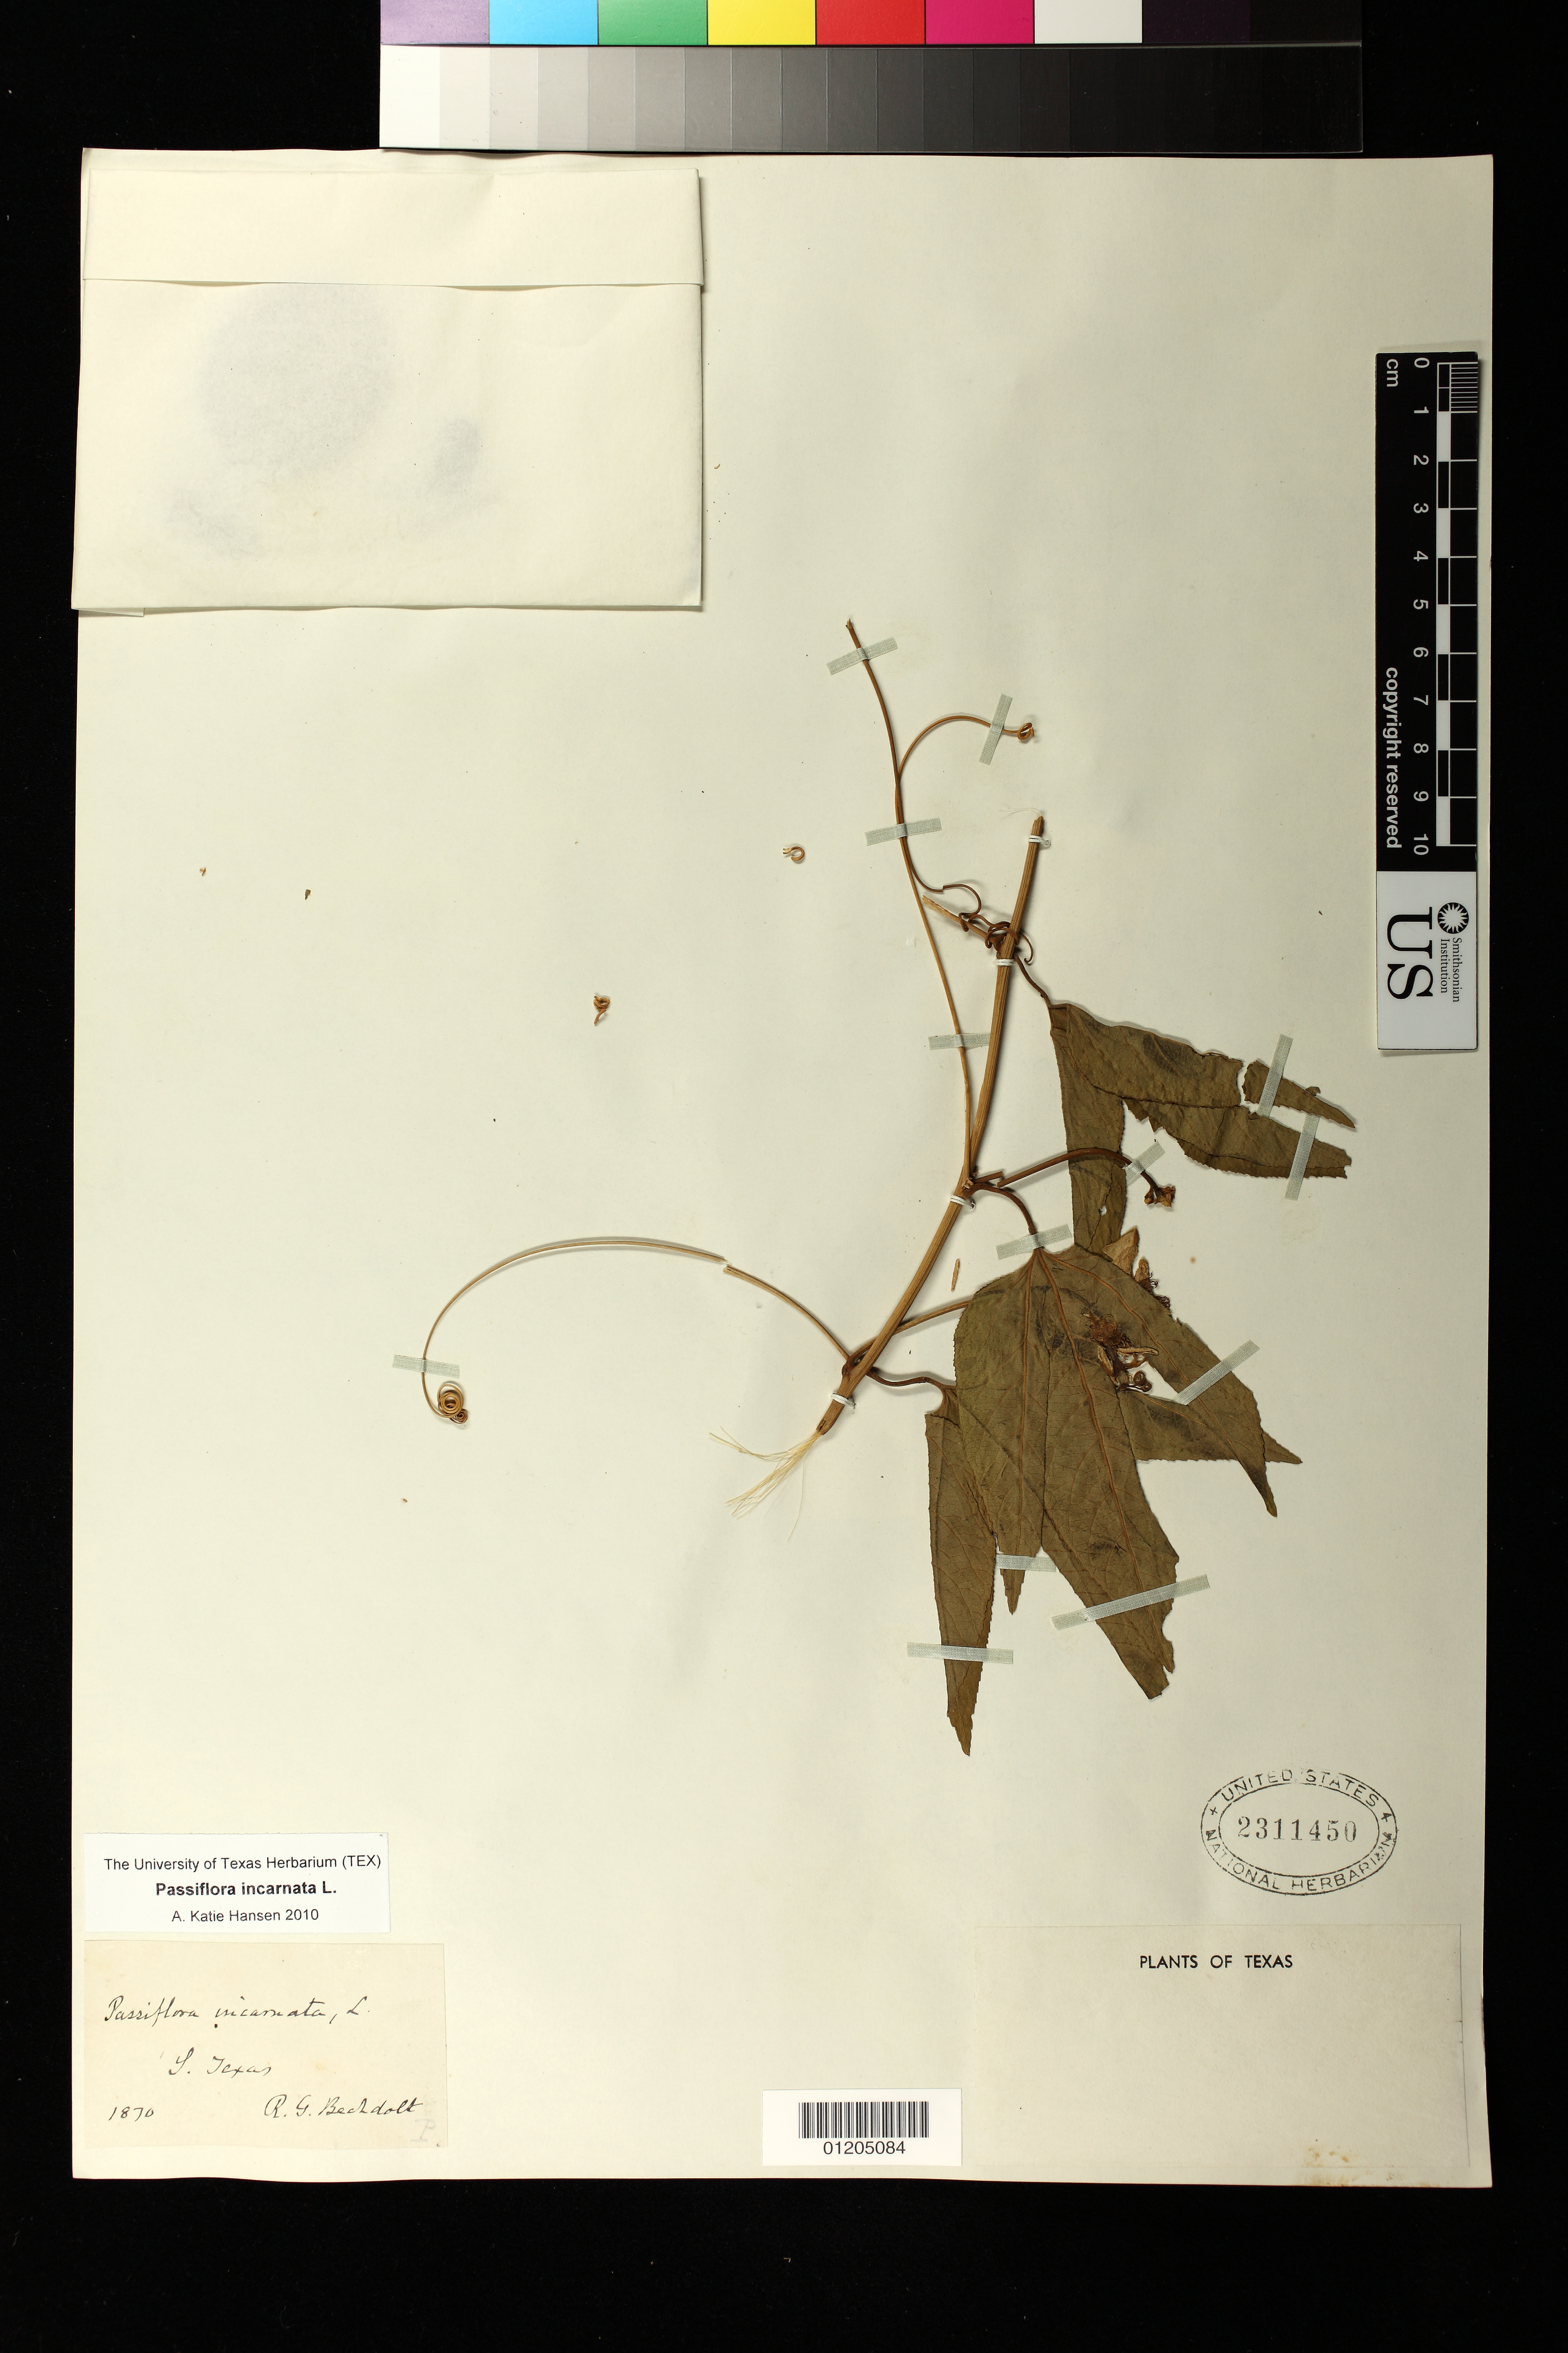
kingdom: Plantae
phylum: Tracheophyta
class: Magnoliopsida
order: Malpighiales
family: Passifloraceae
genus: Passiflora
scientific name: Passiflora incarnata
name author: L.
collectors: R. Bechdolt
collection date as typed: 1870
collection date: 1870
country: United States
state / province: Texas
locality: S texas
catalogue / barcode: US 2311450